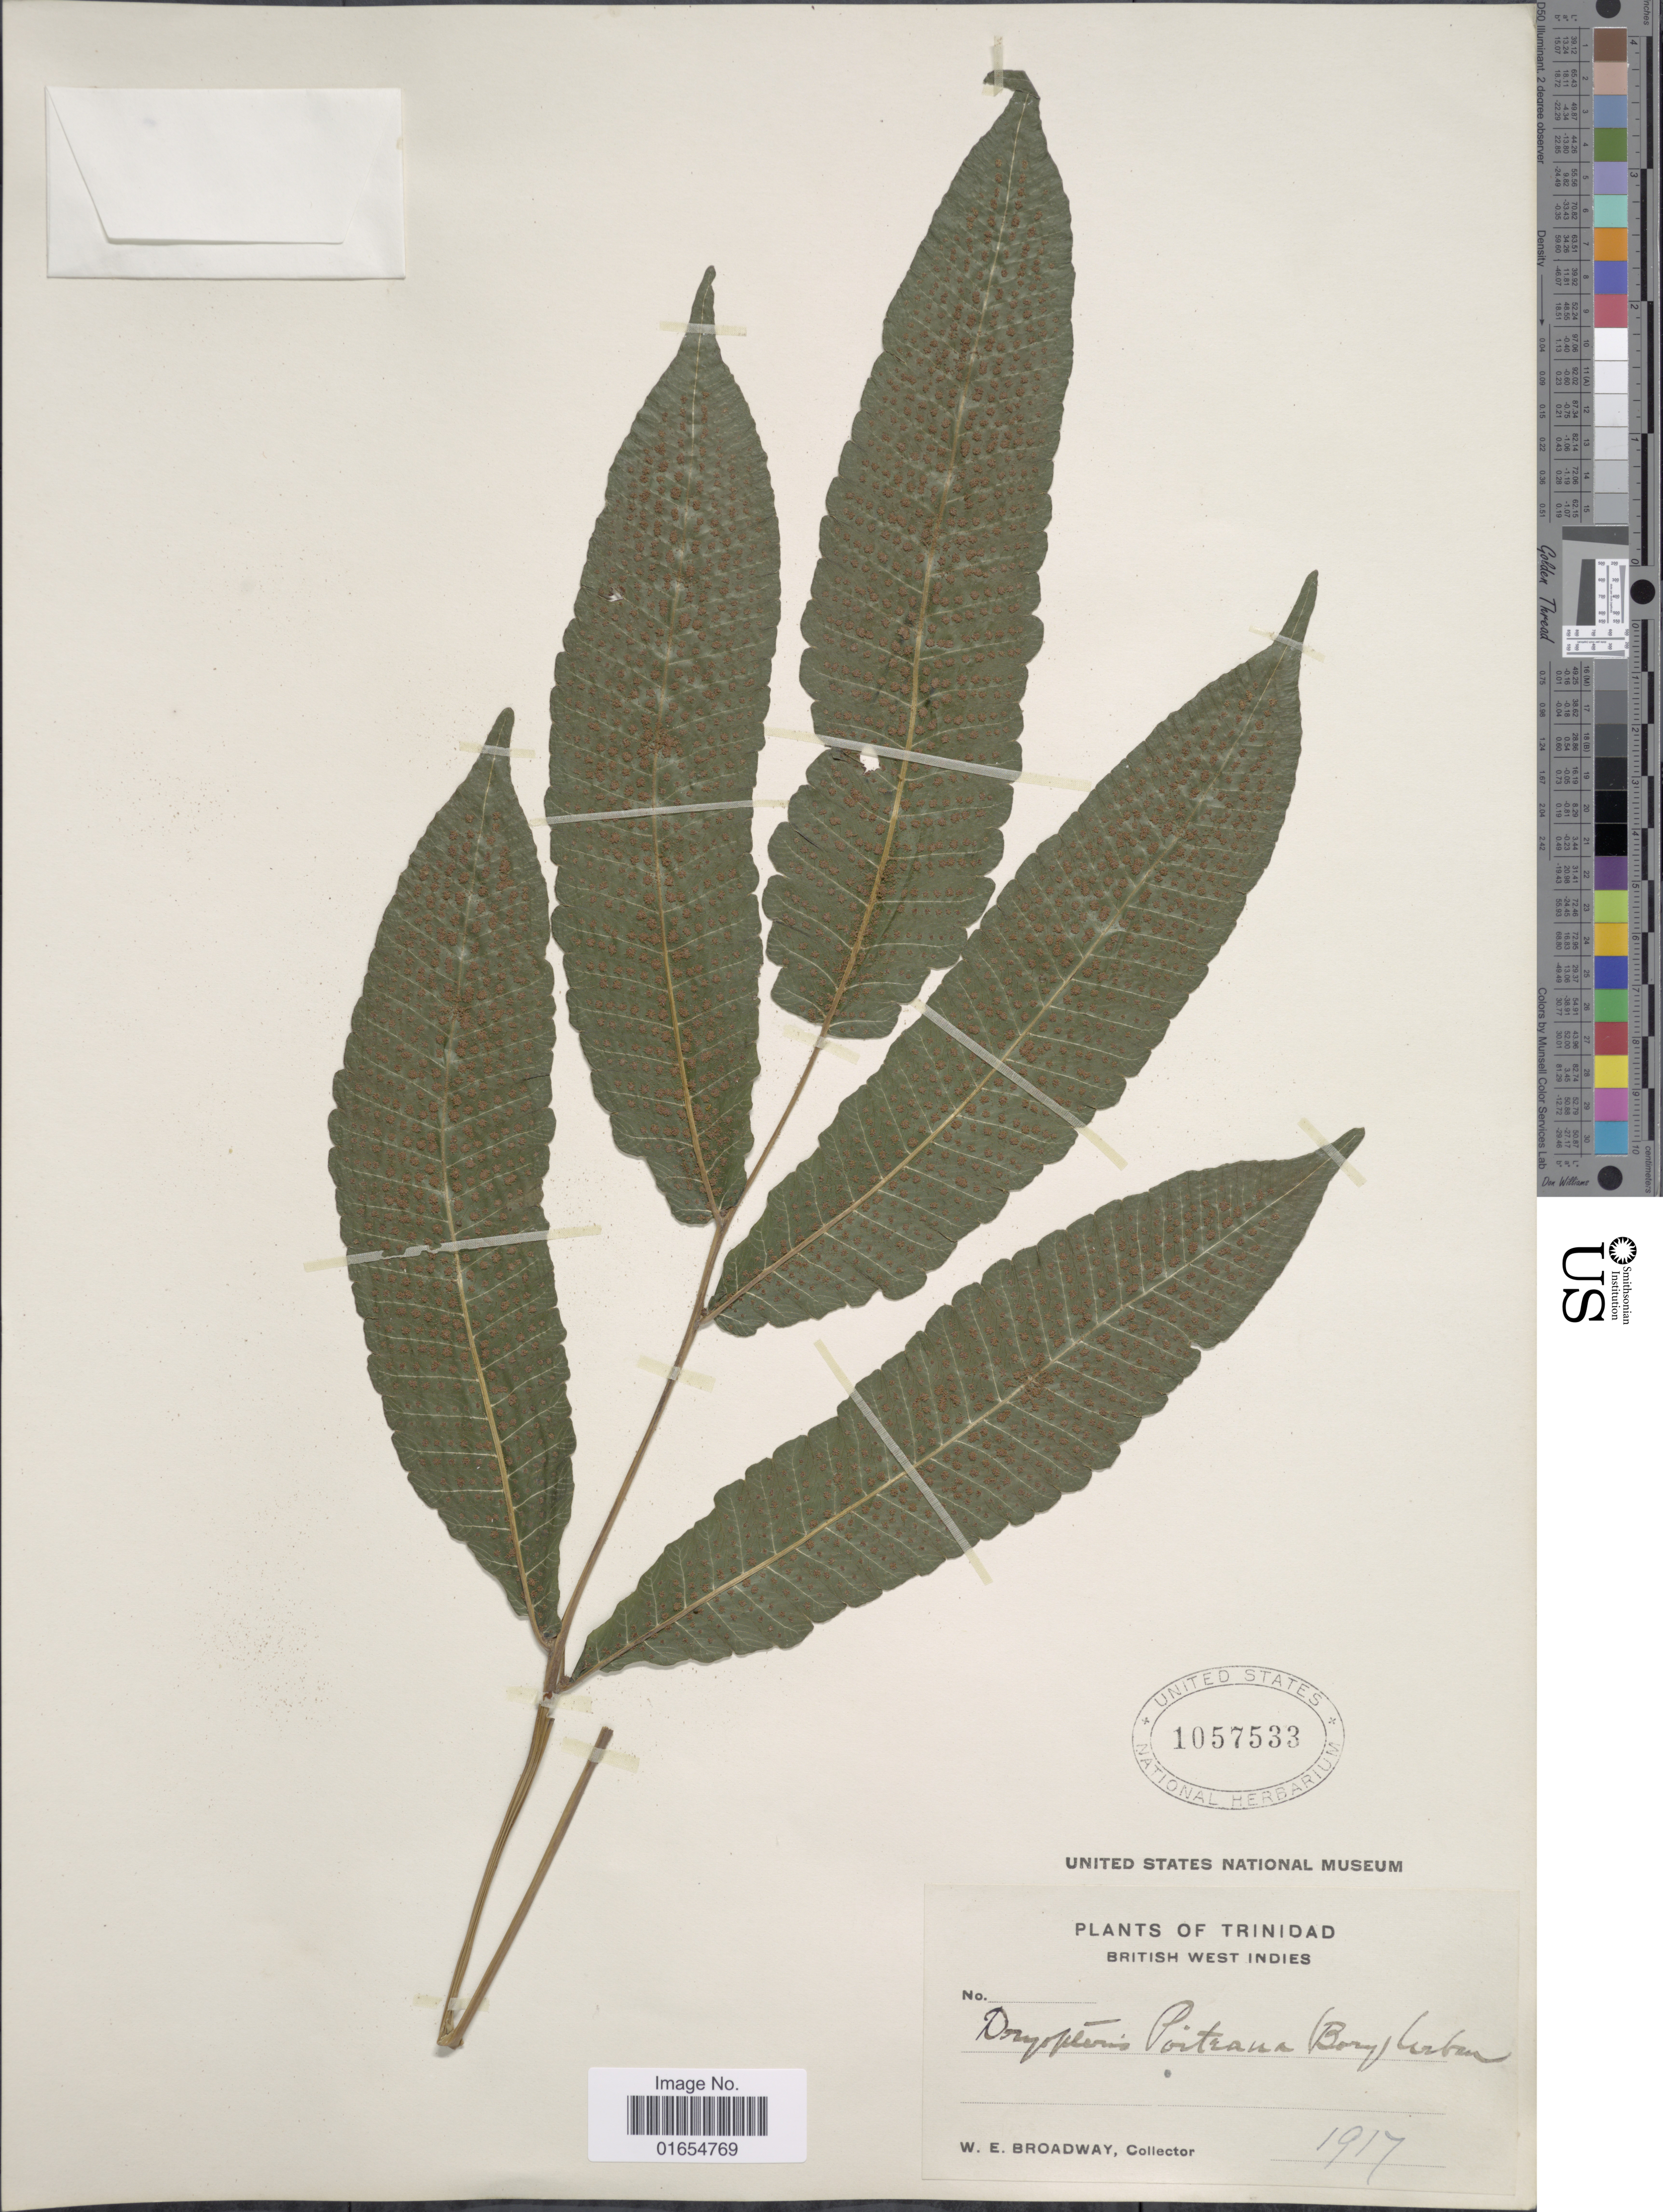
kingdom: Plantae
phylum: Tracheophyta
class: Polypodiopsida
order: Polypodiales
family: Thelypteridaceae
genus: Goniopteris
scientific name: Goniopteris poiteana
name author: (Bory) Ching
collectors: W. E. Broadway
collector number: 1917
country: Trinidad and Tobago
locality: Trinidad, British West Indies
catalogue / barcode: US 1057533